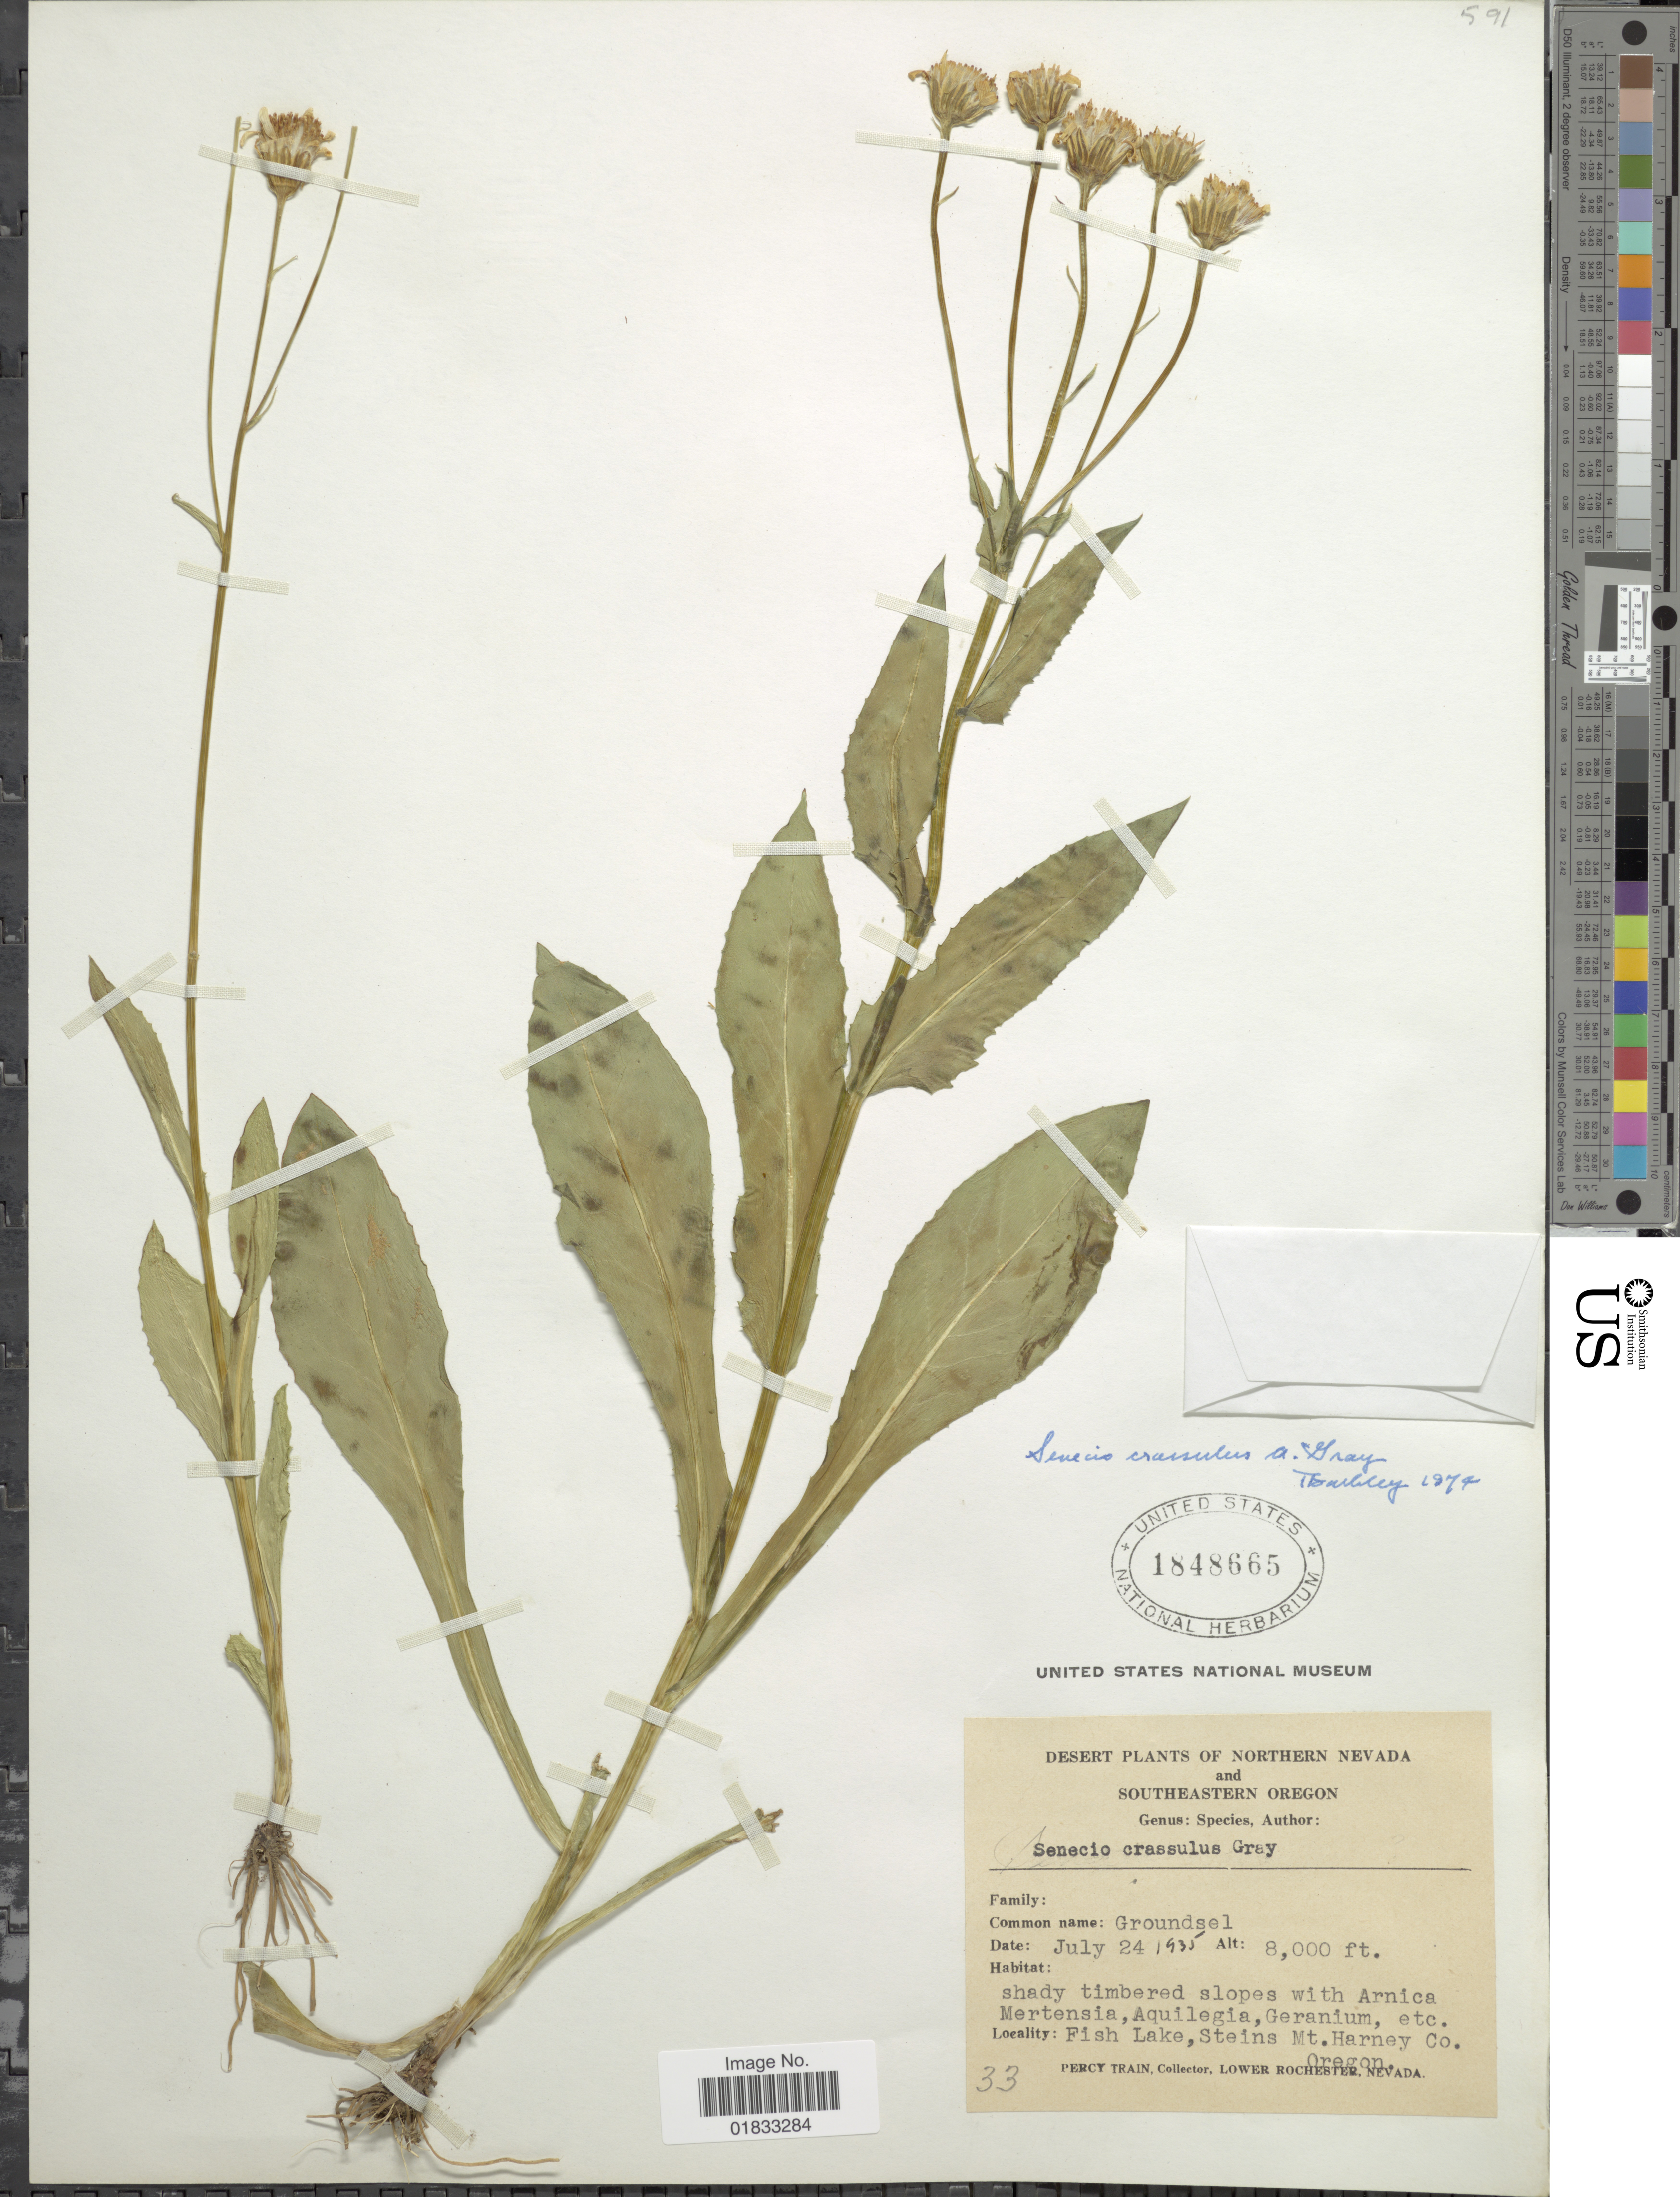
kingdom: Plantae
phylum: Tracheophyta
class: Magnoliopsida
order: Asterales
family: Asteraceae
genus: Senecio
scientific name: Senecio crassulus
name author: A. Gray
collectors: P. Train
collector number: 33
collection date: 1935-07-24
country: United States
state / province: Oregon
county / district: Harney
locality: Northern Nevada and Southeastern Oregon, Fish Lake, Steins Mt. Harney Co. Oregon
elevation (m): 2438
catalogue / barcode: US 1848665